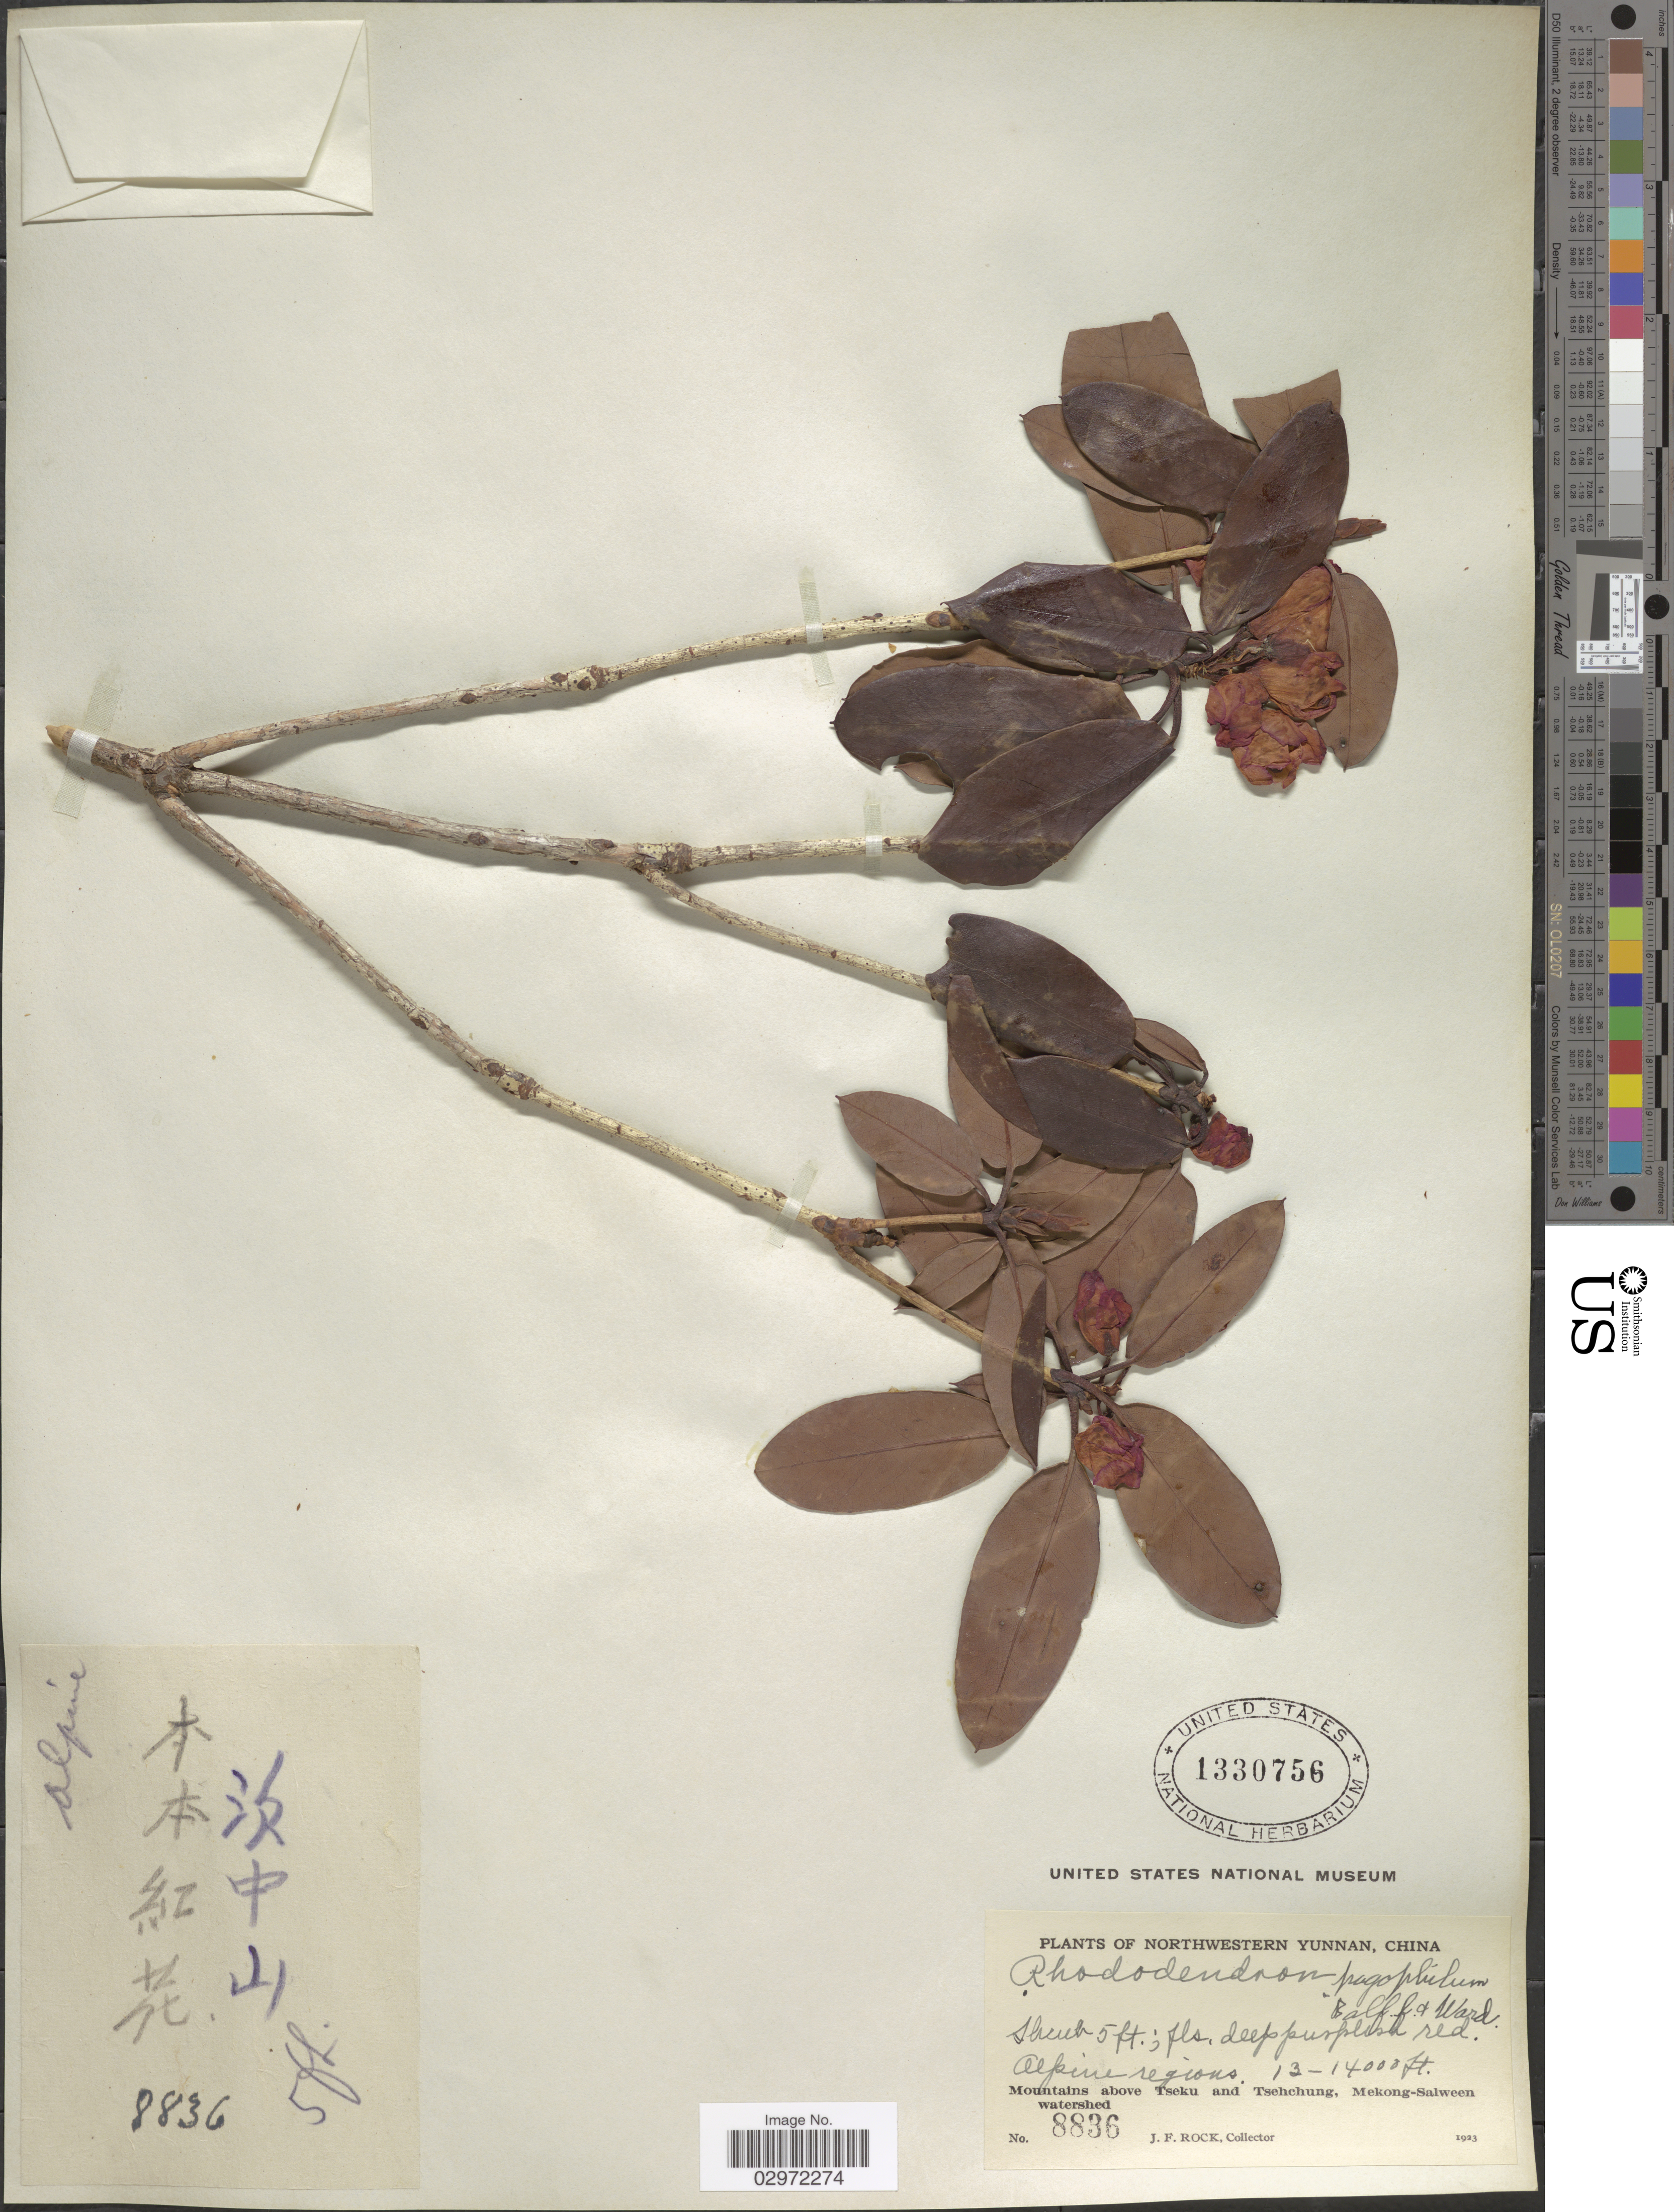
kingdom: Plantae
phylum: Tracheophyta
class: Magnoliopsida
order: Ericales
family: Ericaceae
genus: Rhododendron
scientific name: Rhododendron pagophilum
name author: Balf. f. & Kingdon-Ward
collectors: J. Rock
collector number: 8836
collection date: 1923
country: China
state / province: Yunnan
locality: Northwestern Yunnan, Alpine regions. Mountains above Tseku and Tsehchung, Mekong-Salween watershed.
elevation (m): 3962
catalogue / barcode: US 1330756